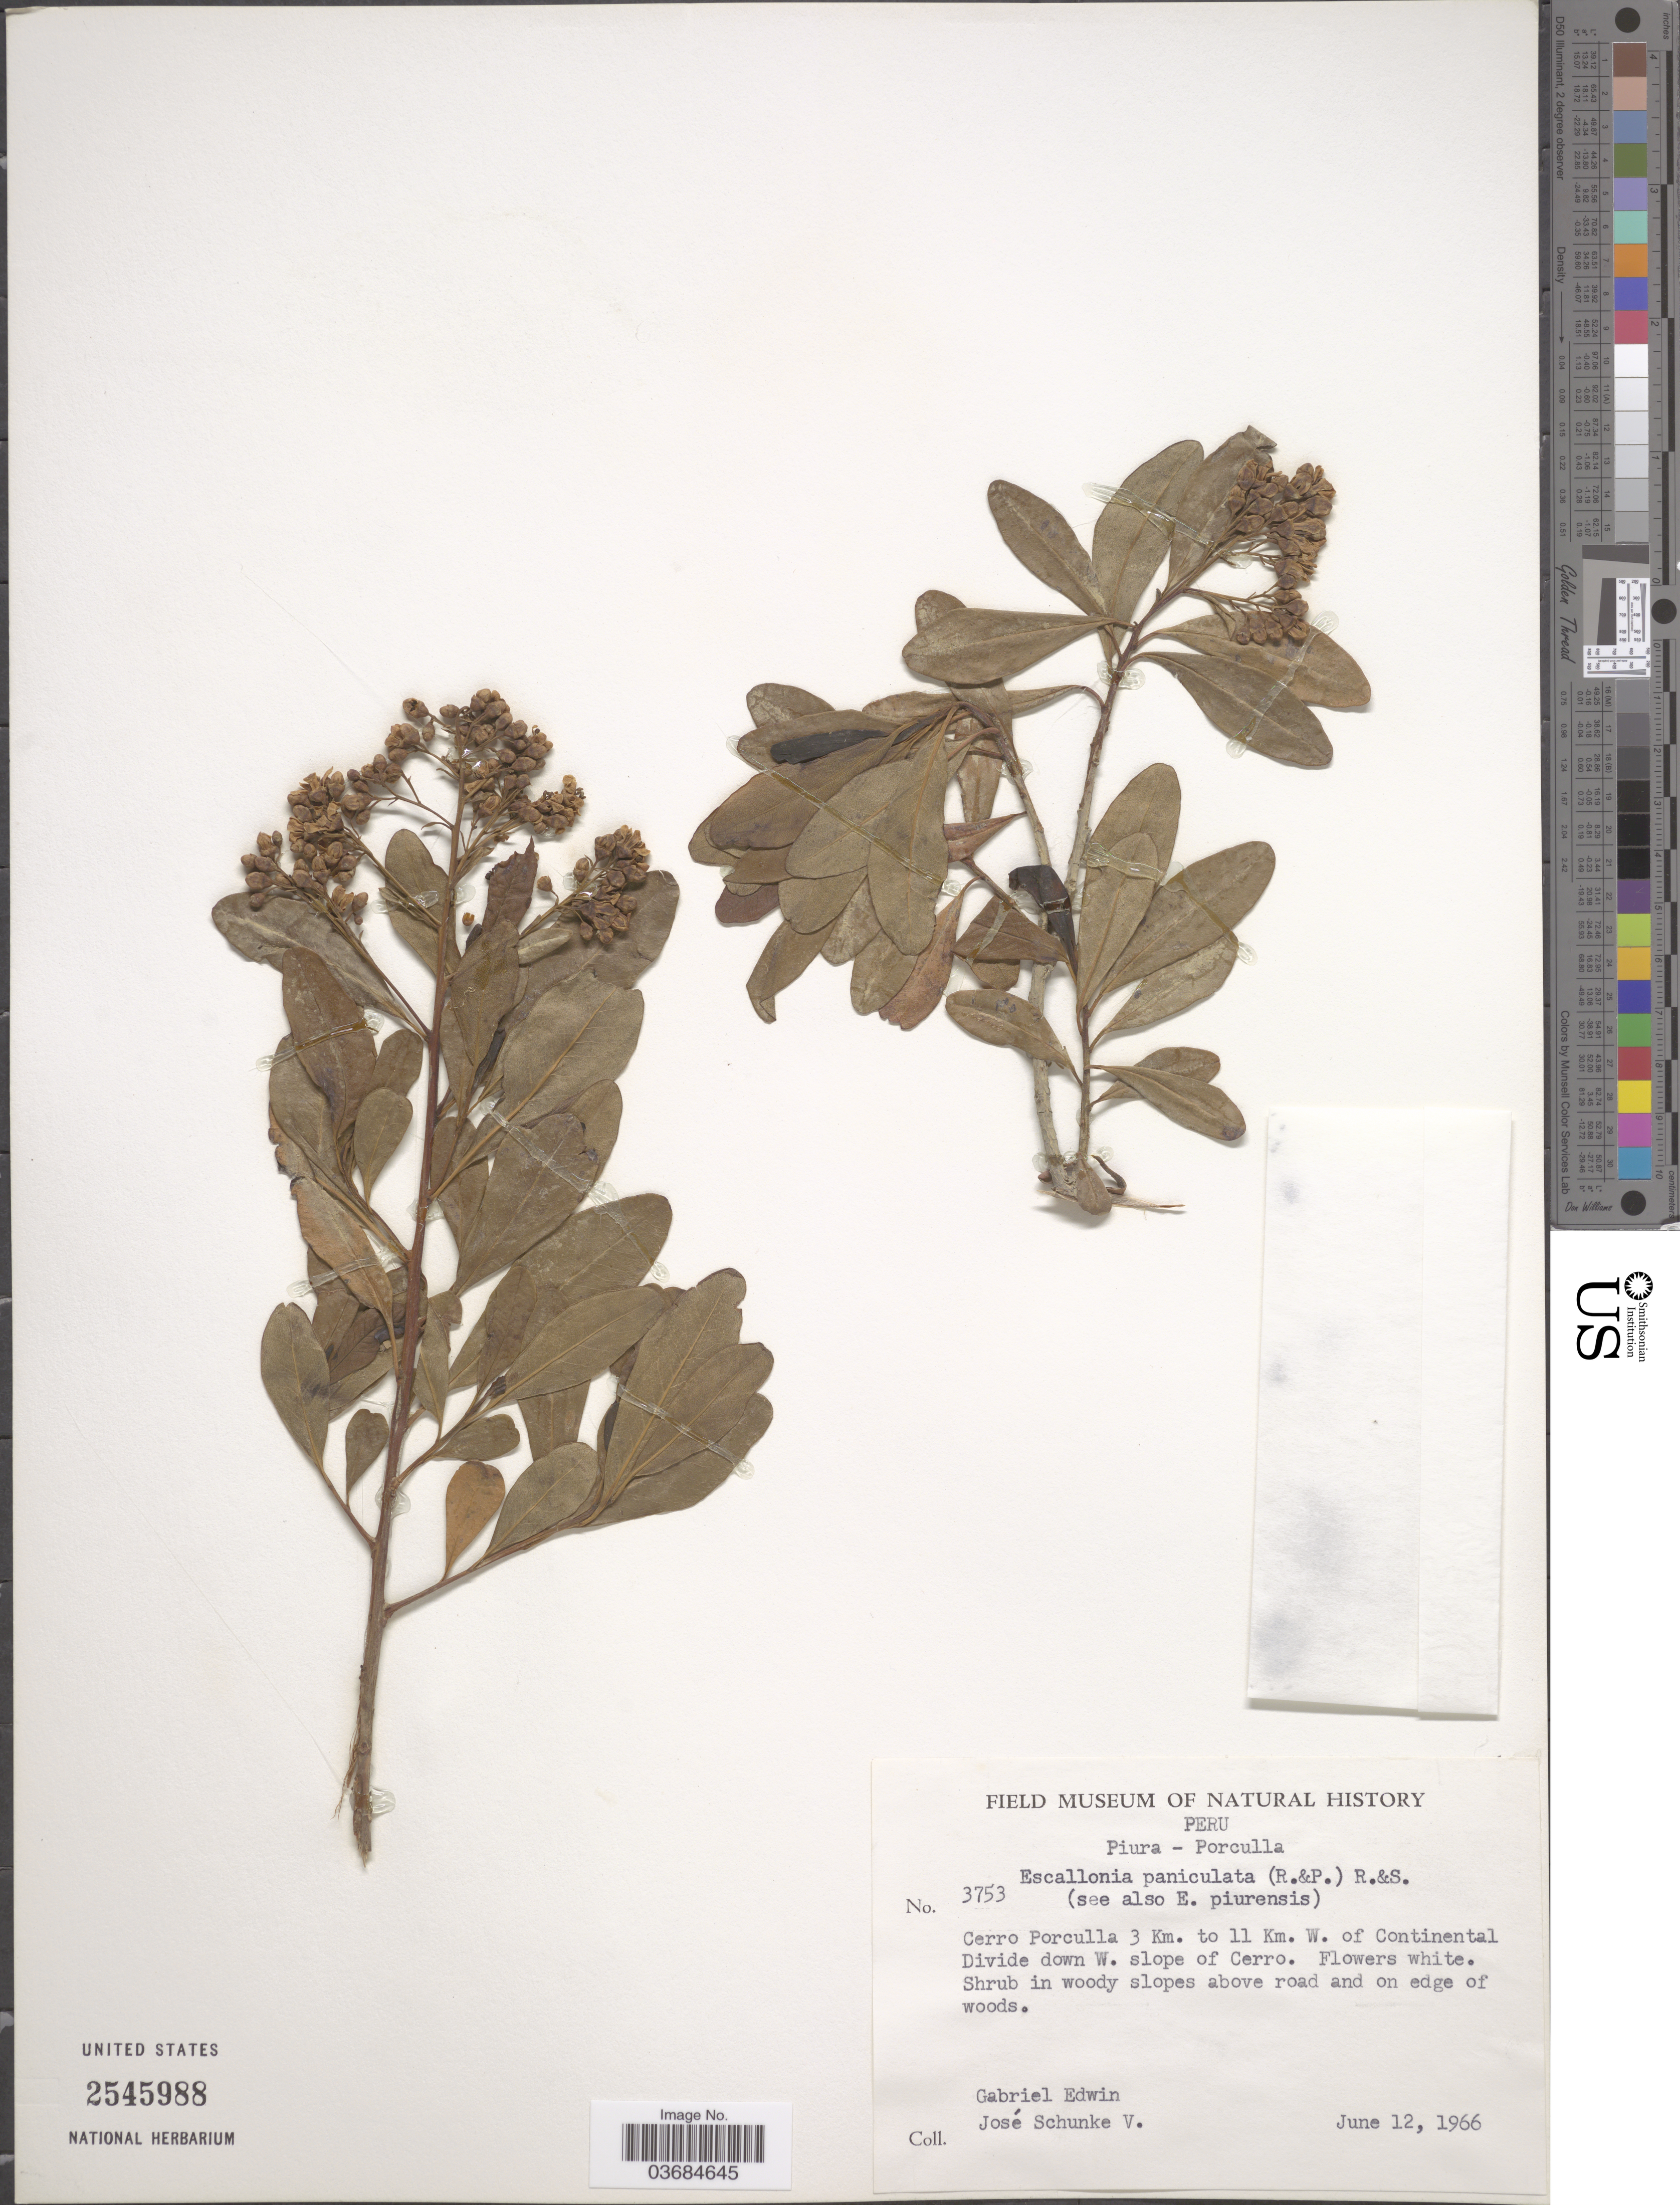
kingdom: Plantae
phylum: Tracheophyta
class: Magnoliopsida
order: Escalloniales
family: Escalloniaceae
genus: Escallonia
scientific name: Escallonia paniculata var. floribunda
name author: (Kunth) J.F. Macbr.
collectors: G. Edwin & J. Schunke Vigo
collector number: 3753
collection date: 1966-06-12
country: Peru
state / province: Piura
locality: Porculla. Cerro Porculla 3 Km. to 11 Km. W. of Continental Divide down W. slope of Cerro. Shrub in woody slopes above road and on edge of woods.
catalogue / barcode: US 2545988